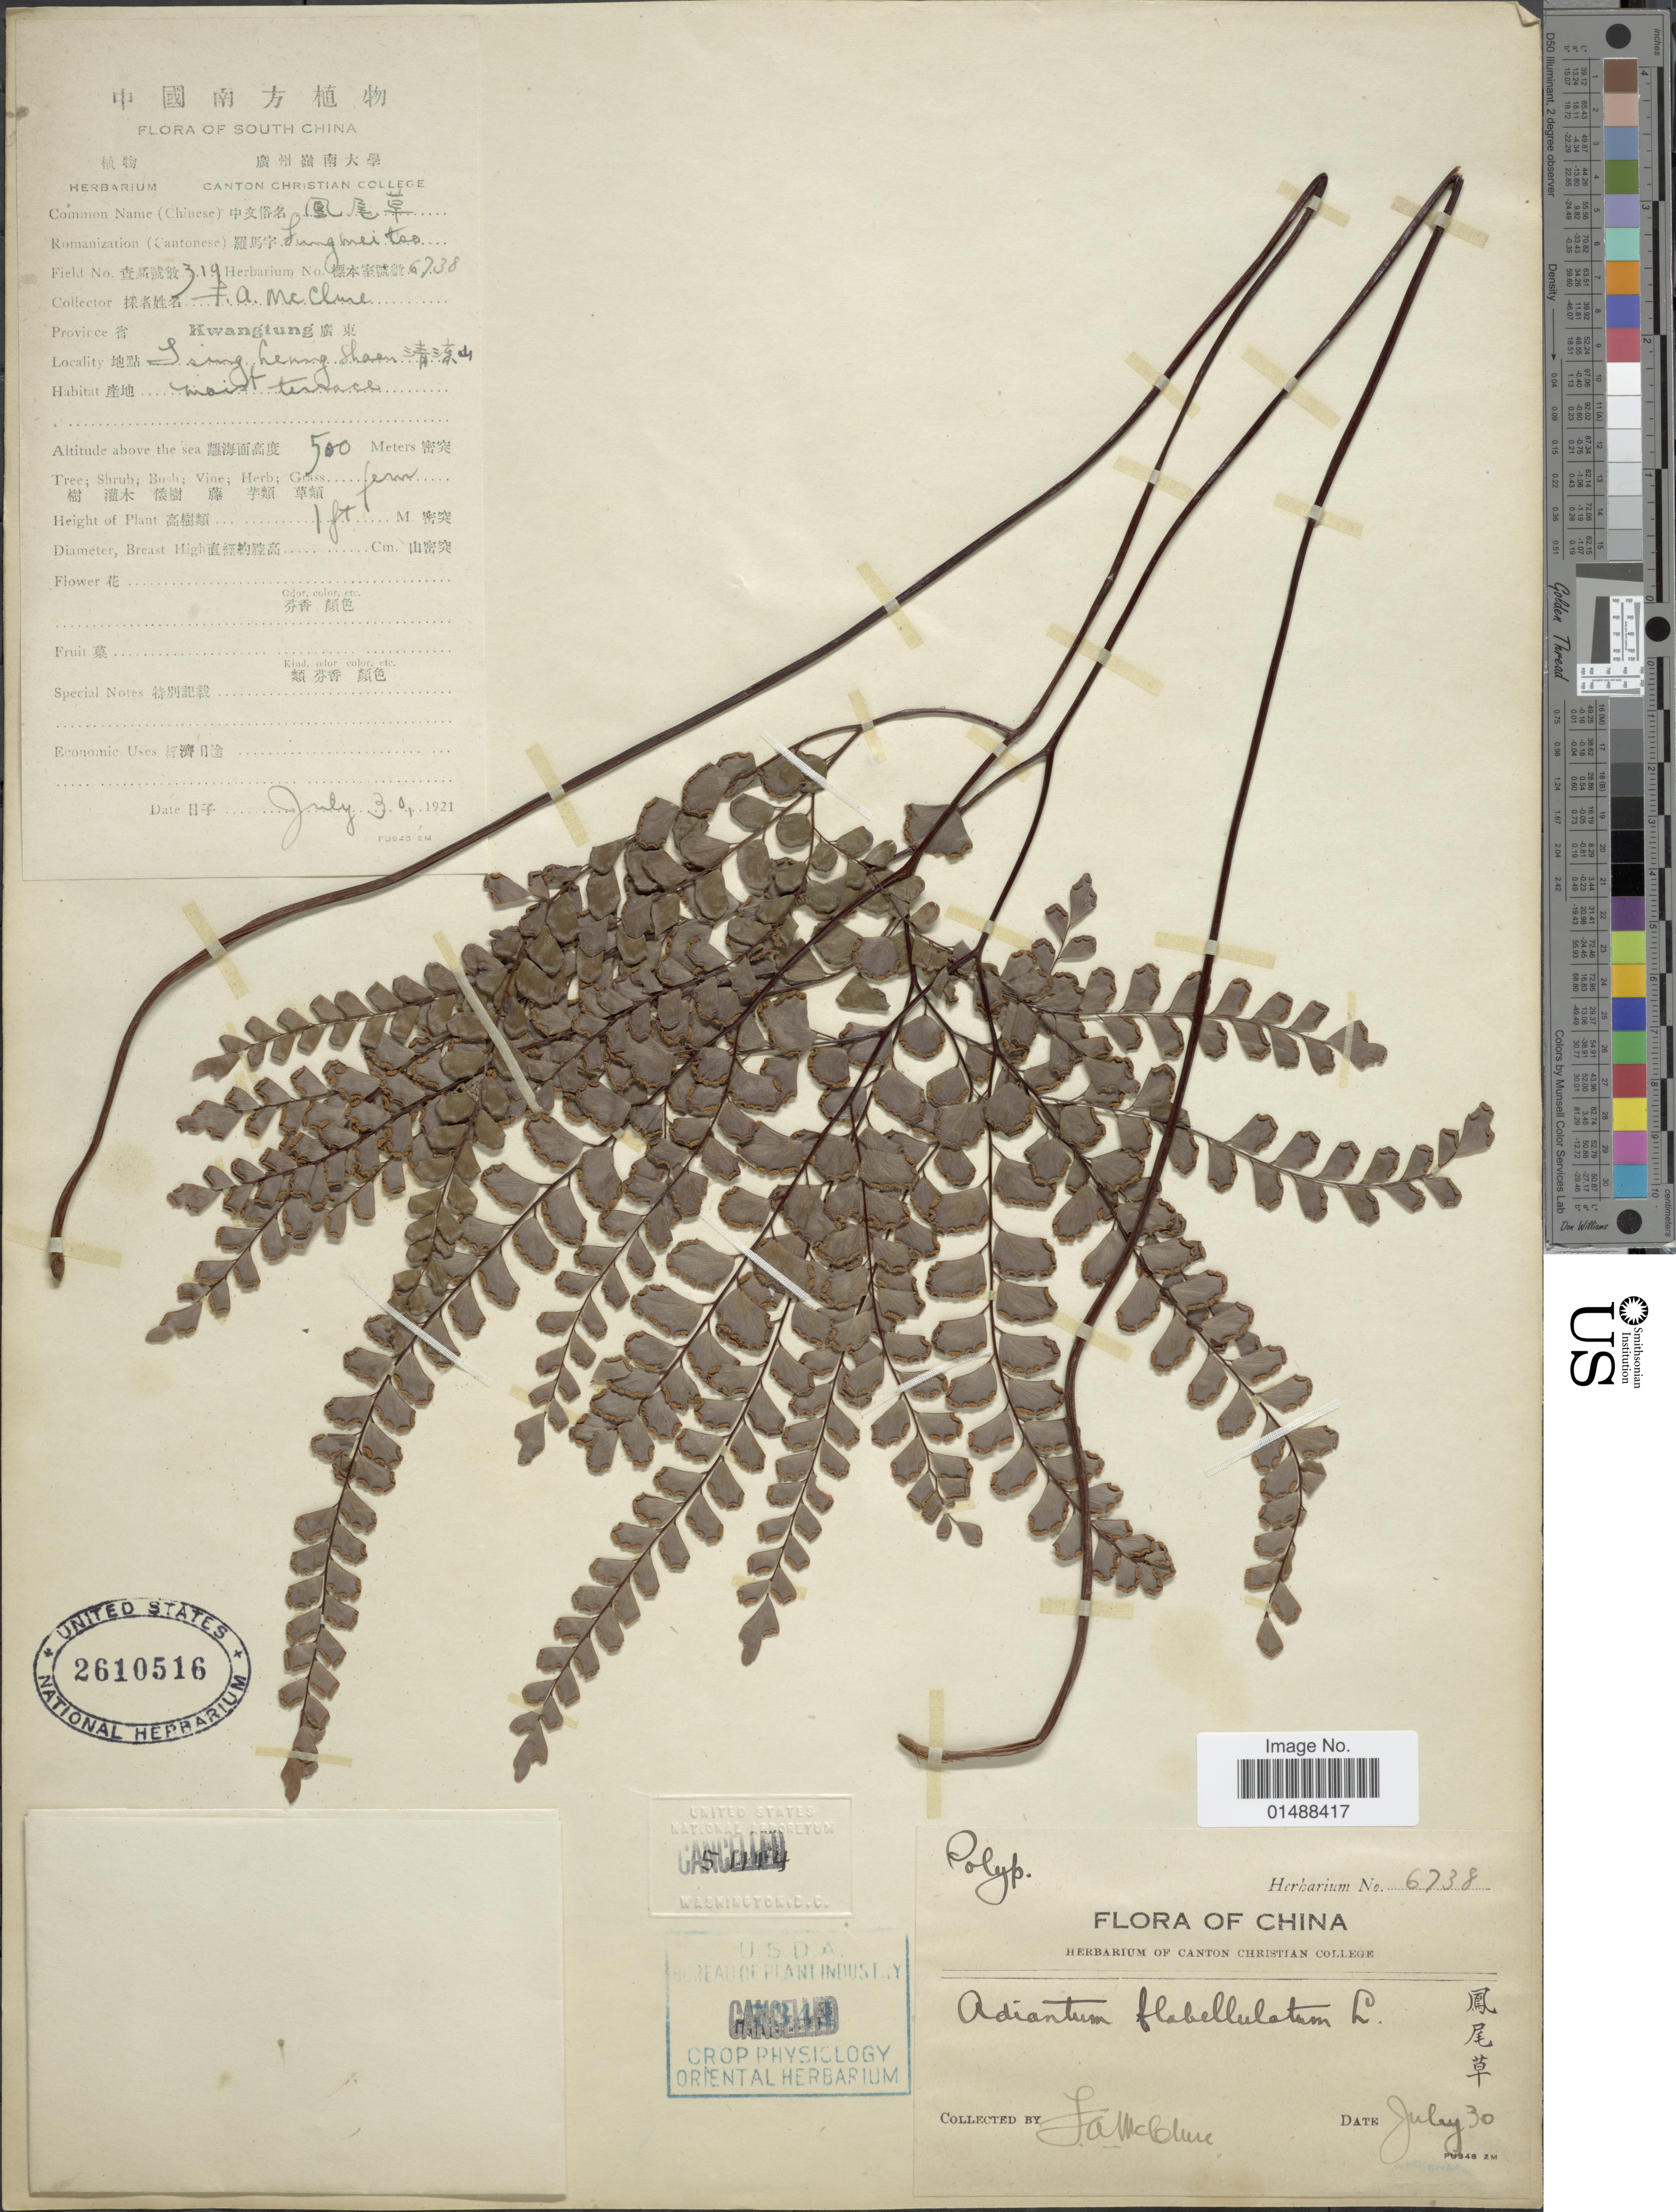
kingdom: Plantae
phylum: Tracheophyta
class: Polypodiopsida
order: Polypodiales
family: Pteridaceae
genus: Adiantum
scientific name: Adiantum flabellulatum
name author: L.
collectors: F. A. McClure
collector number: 319/6738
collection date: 1921-07-30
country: China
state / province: Guangdong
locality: Kwangtung X, South China, Tsing Leng Shaan X.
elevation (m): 500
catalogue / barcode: US 2610516